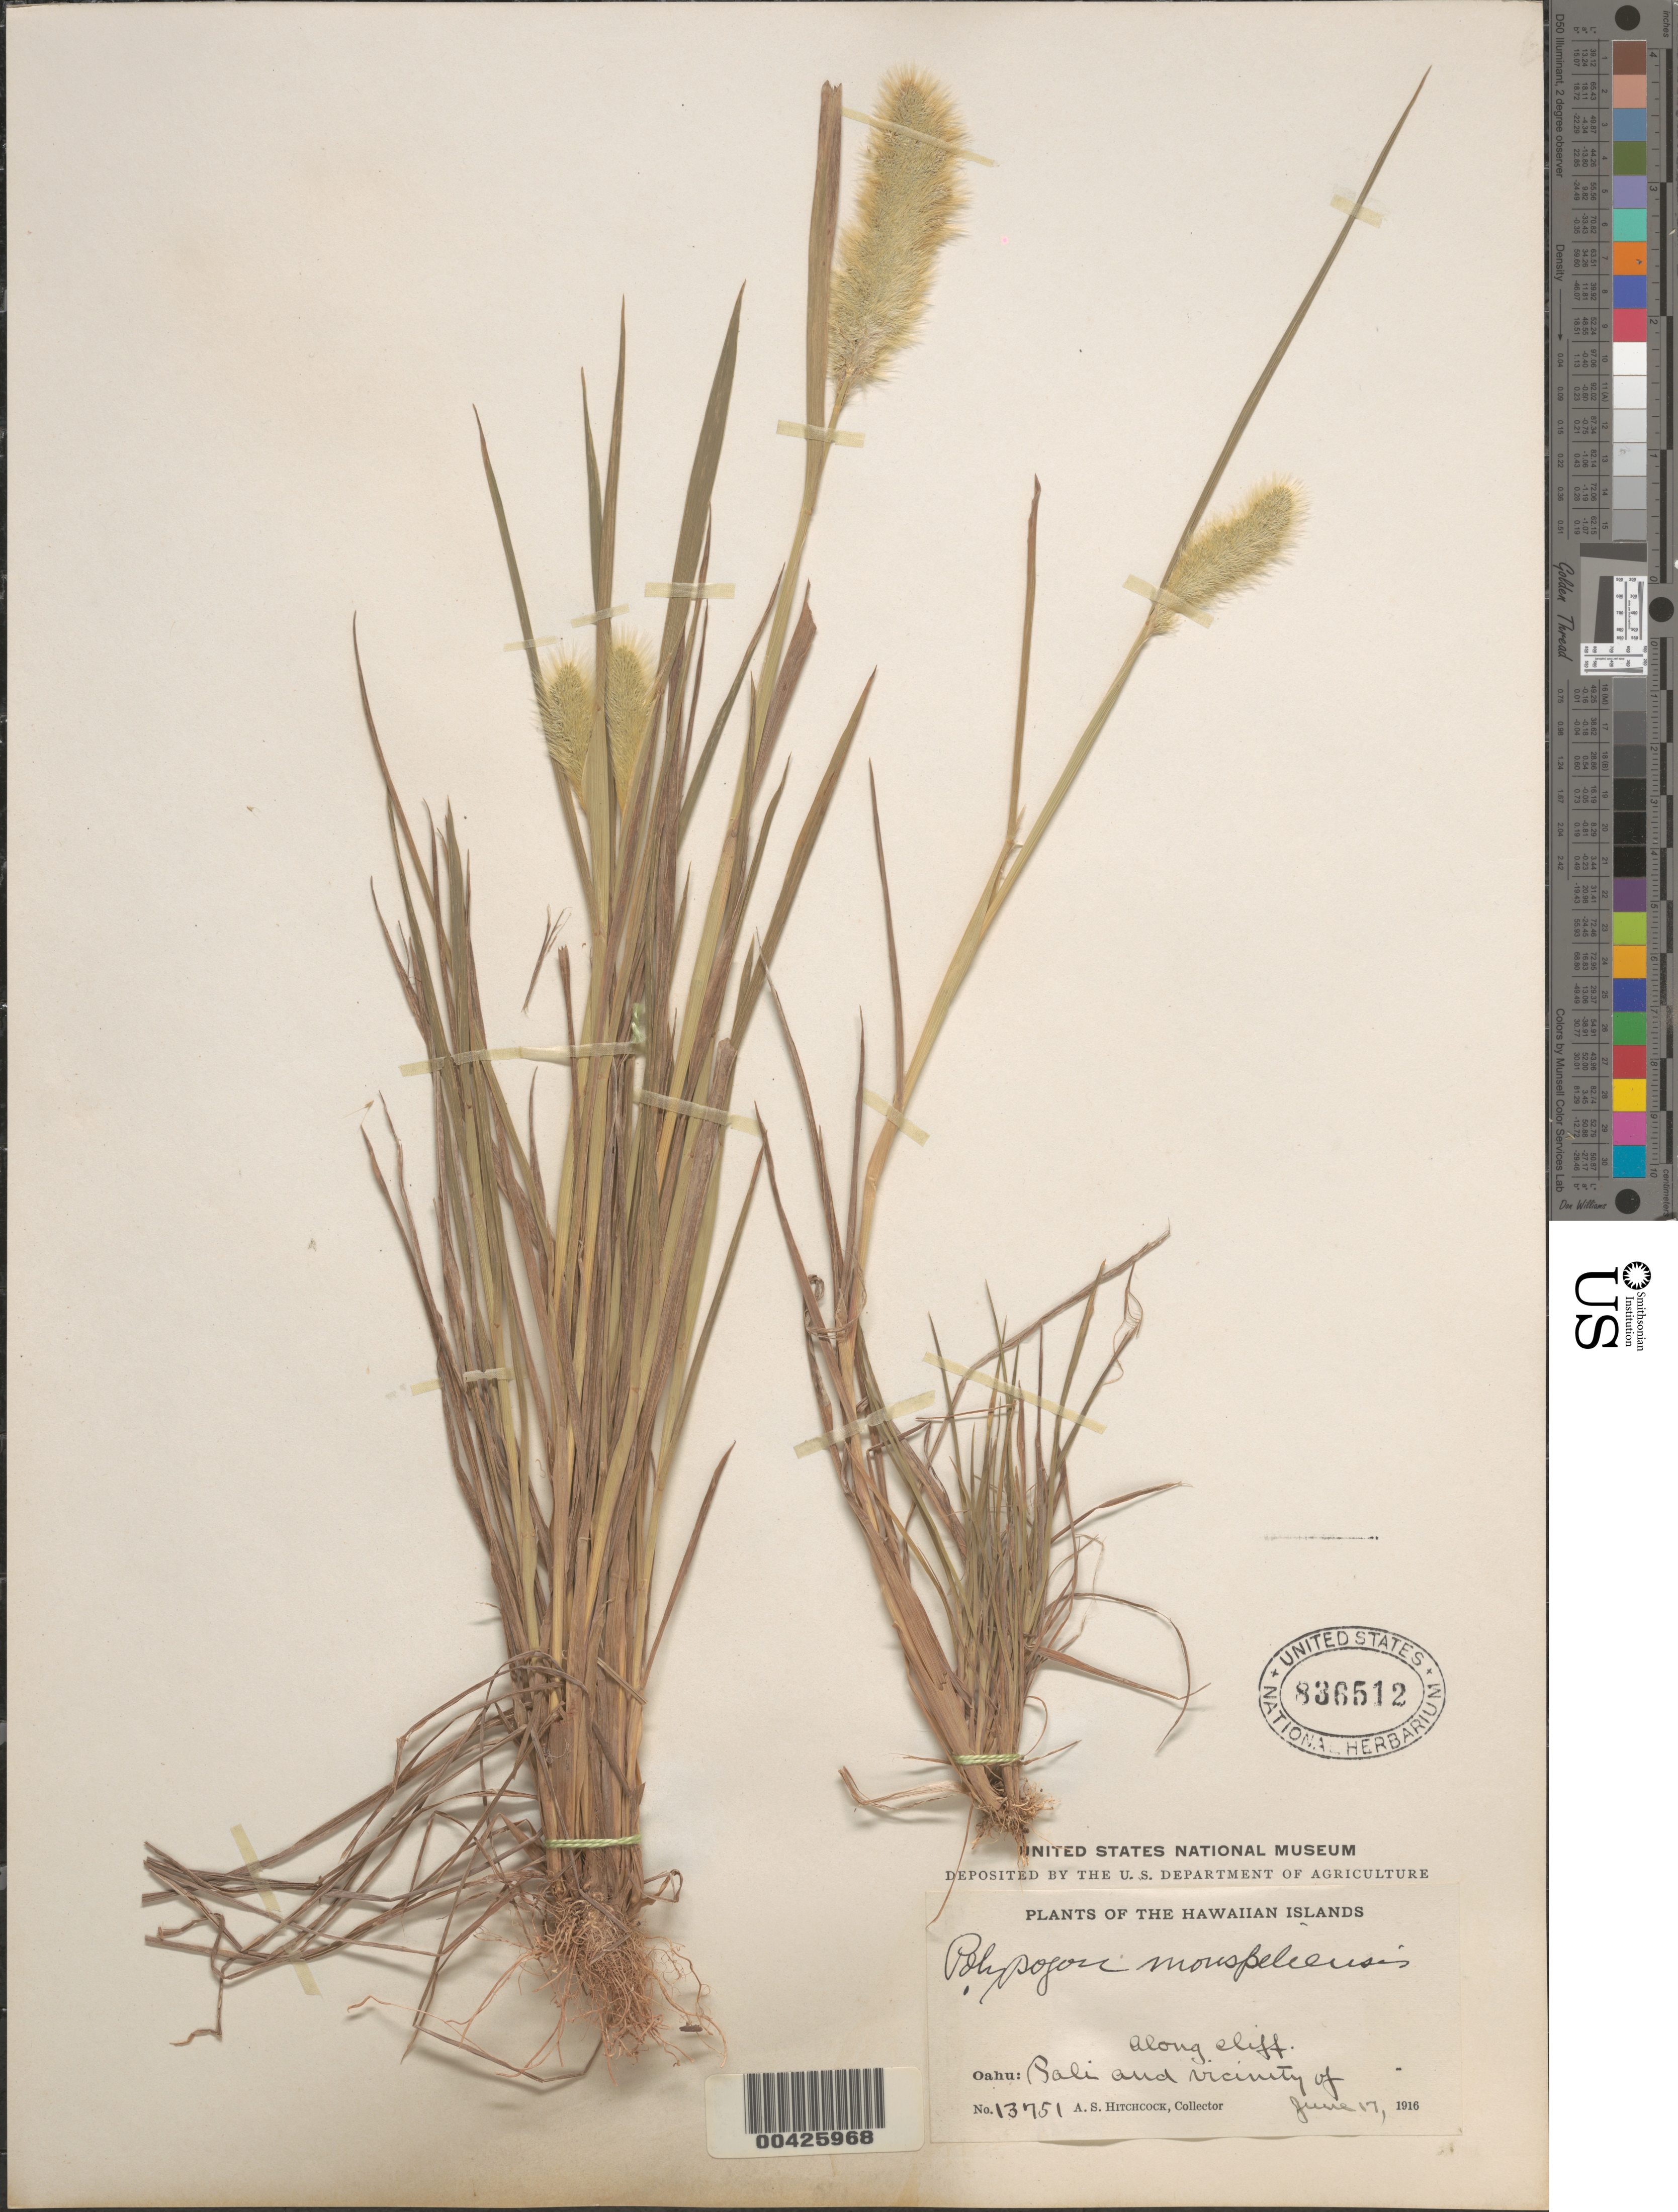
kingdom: Plantae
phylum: Tracheophyta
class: Liliopsida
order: Poales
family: Poaceae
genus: Polypogon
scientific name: Polypogon monspeliensis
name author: (L.) Desf.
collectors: A. S. Hitchcock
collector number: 13751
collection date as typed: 17 Jun 1916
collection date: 1916-06-17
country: United States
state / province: Hawaii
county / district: Honolulu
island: Oahu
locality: pali and vicinity of, along cliff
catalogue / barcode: US 836512